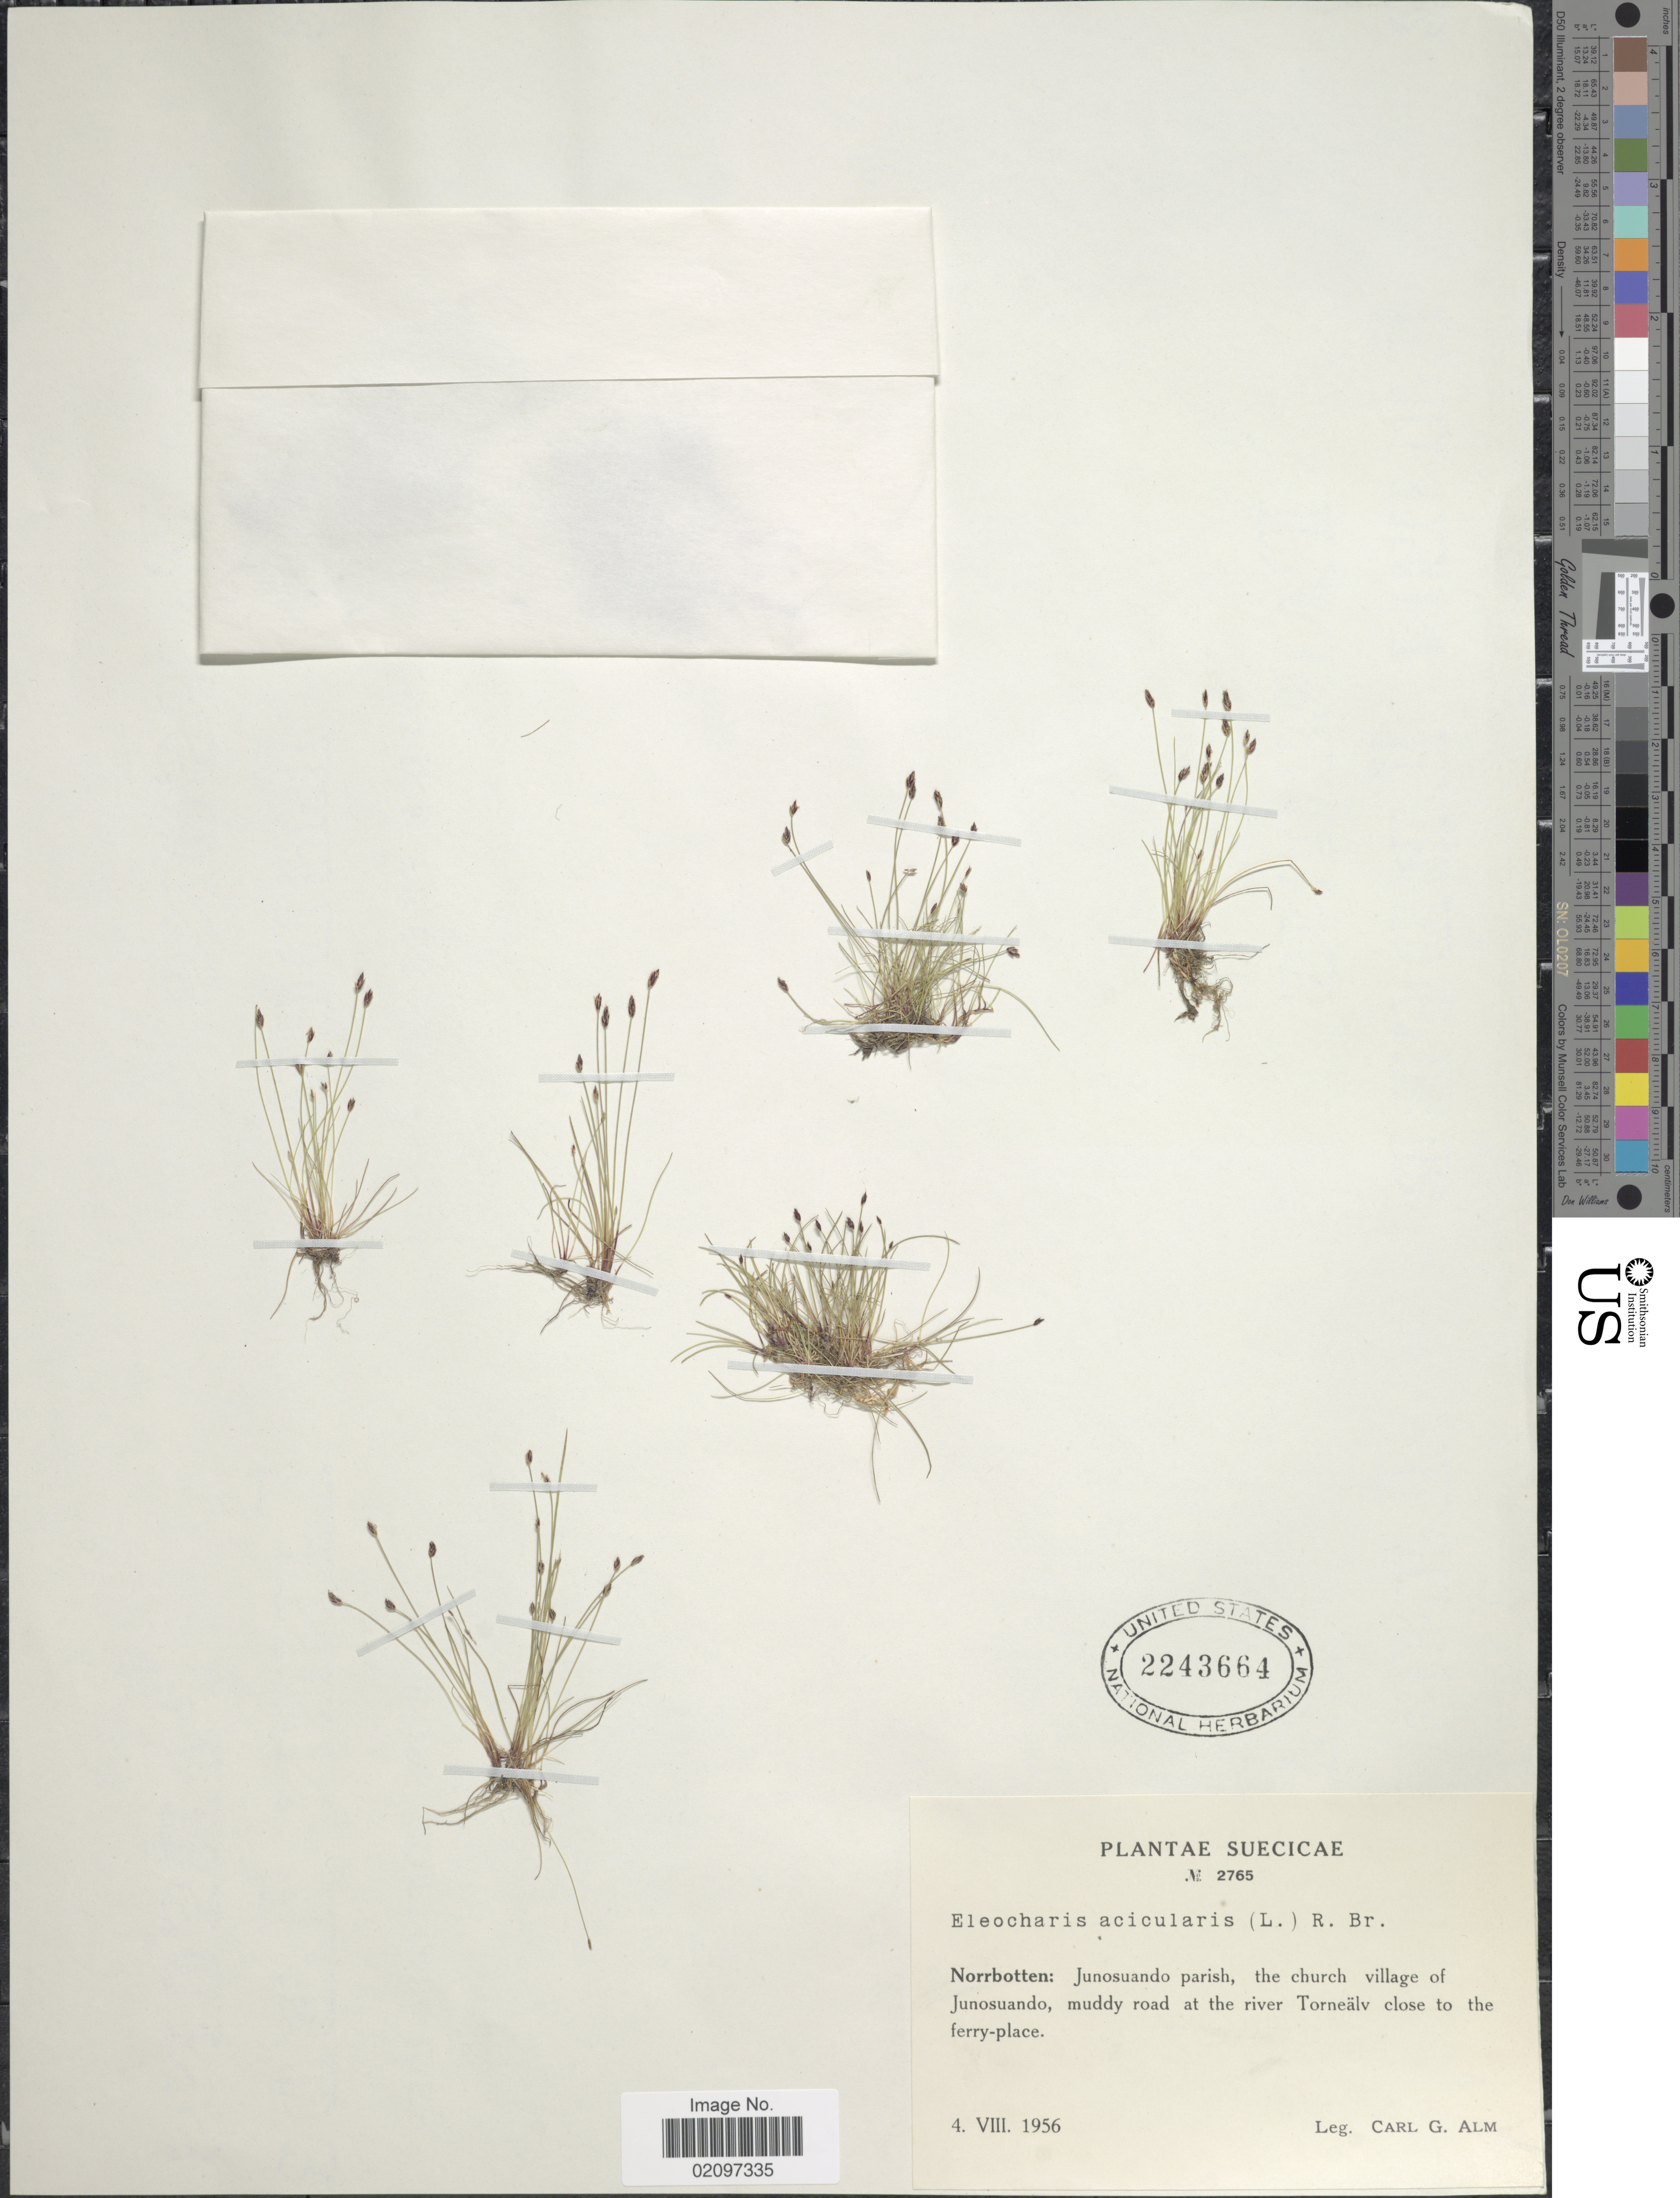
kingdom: Plantae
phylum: Tracheophyta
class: Liliopsida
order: Poales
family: Cyperaceae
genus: Eleocharis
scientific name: Eleocharis acicularis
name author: (L.) Roem. & Schult.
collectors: C. G. Alm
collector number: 2765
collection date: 1956-08-04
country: Sweden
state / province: Norrbotten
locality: Norrbotten: Junosuando parish, the church village of Junosuando, muddy road at the river Tornealv close to the ferry-place. Suecicae,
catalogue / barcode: US 2243664